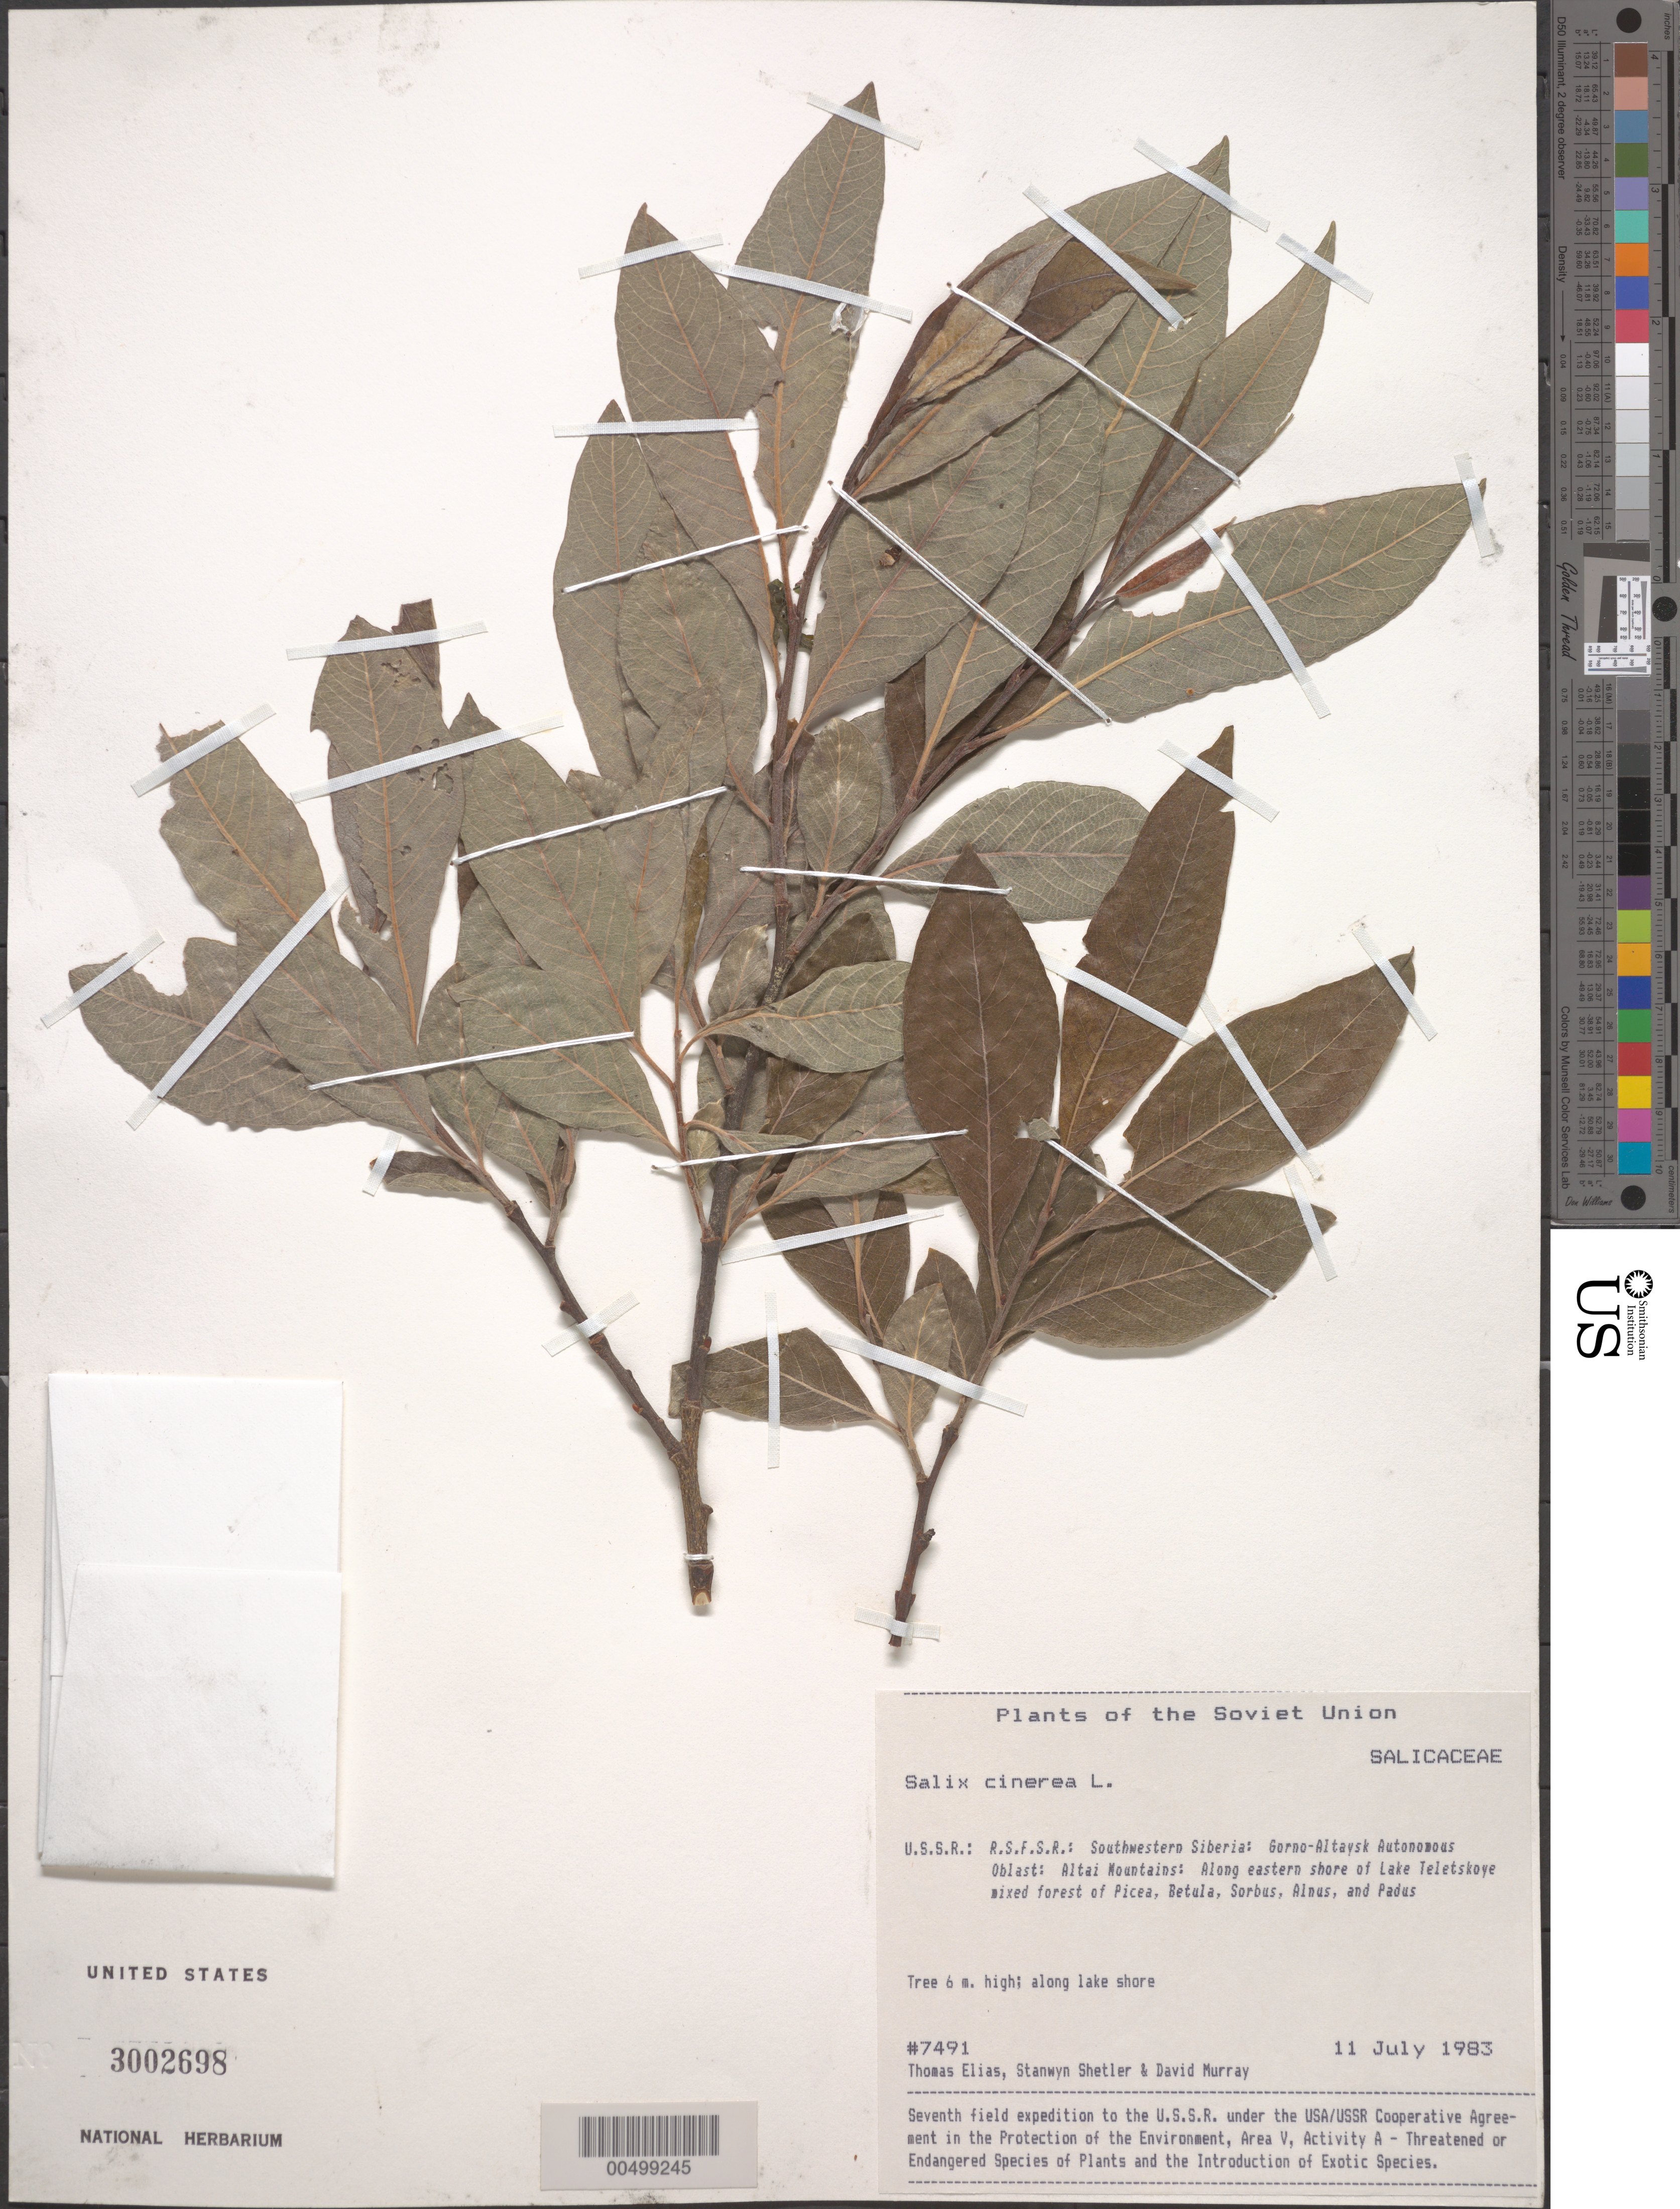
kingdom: Plantae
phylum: Tracheophyta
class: Magnoliopsida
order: Malpighiales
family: Salicaceae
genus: Salix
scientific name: Salix cinerea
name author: L.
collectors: T. Elias, S. Shetler & D. F. Murray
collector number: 7491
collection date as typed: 11 Jul 1983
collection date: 1983-07-11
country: Russian Federation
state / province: Altai Republic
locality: Altai Mountains, along eastern shore of Lake Teletskoye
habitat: mixed forest of Picea, Betula, Sorbus, Alnus, and Padus; along lake shore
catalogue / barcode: US 3002698